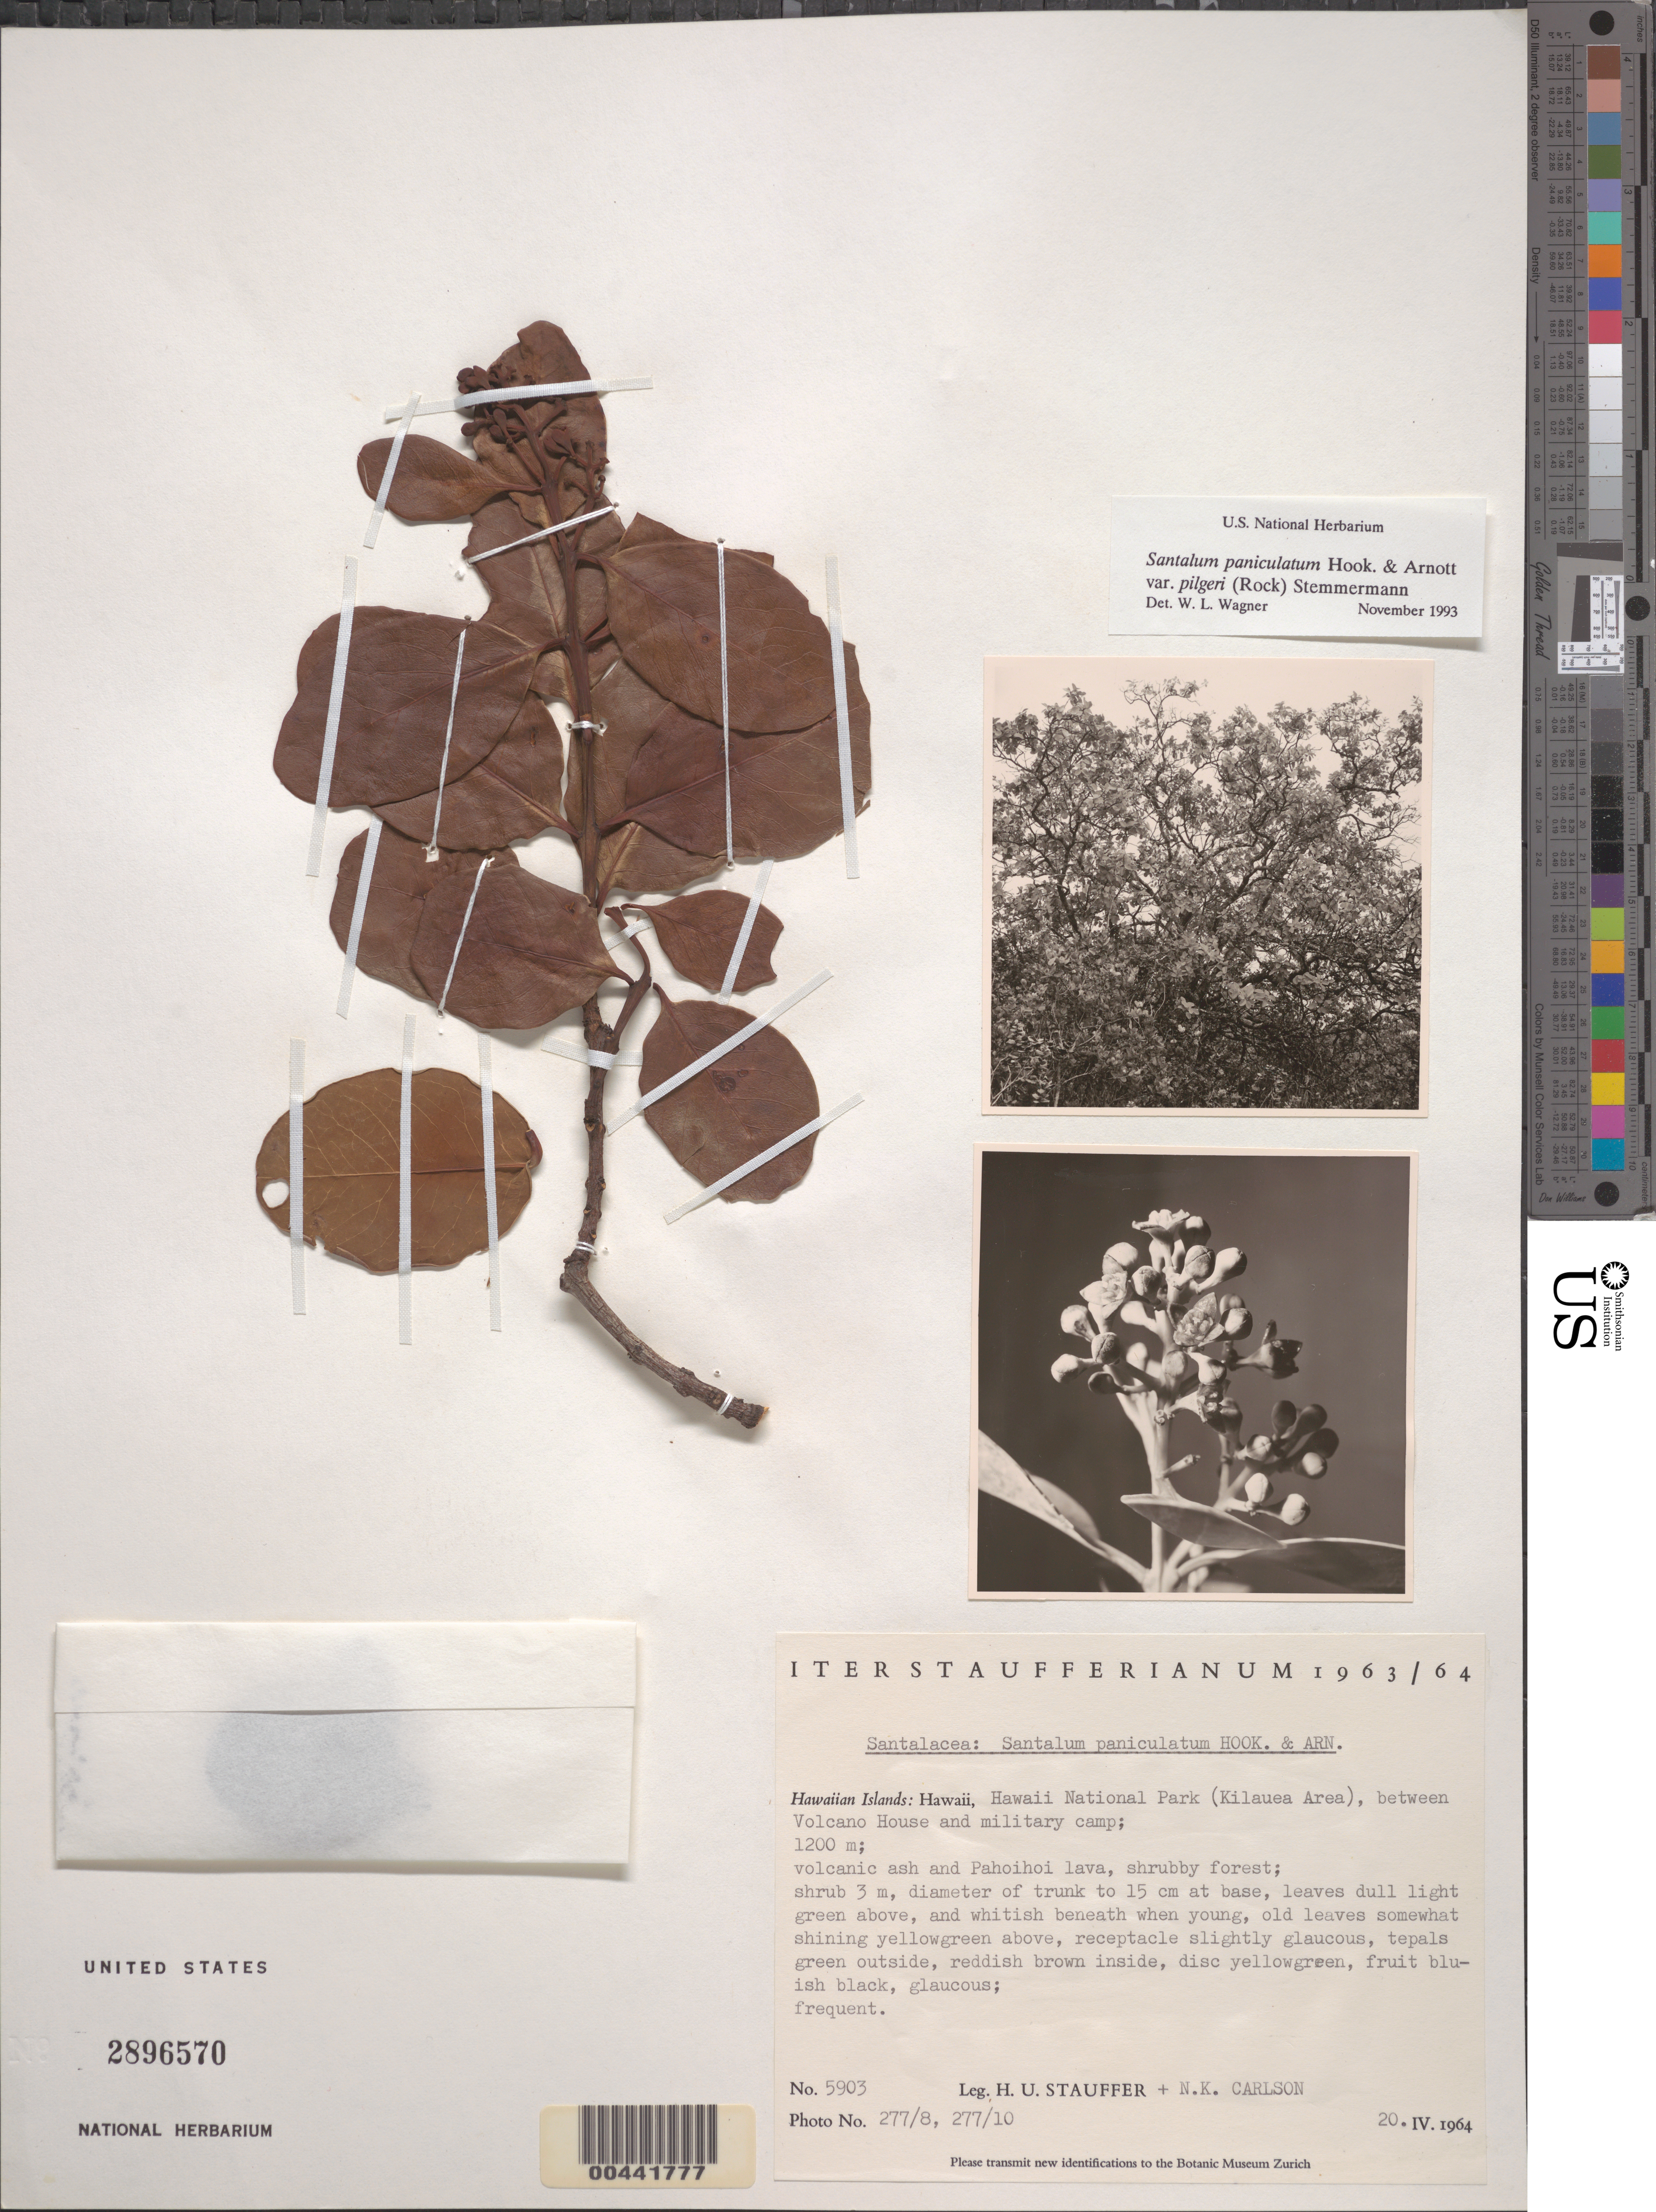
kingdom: Plantae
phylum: Tracheophyta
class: Magnoliopsida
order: Santalales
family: Santalaceae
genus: Santalum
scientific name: Santalum paniculatum var. pilgeri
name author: (Rock) Stemmerm.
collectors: H. U. Stauffer & N. Carlson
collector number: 5903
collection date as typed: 20 Apr 1964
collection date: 1964-04-20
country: United States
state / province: Hawaii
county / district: Hawaii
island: Hawaii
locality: Hawaii National Park (Kilauea Area), between Volcano House and military camp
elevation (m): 1200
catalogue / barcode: US 2896570